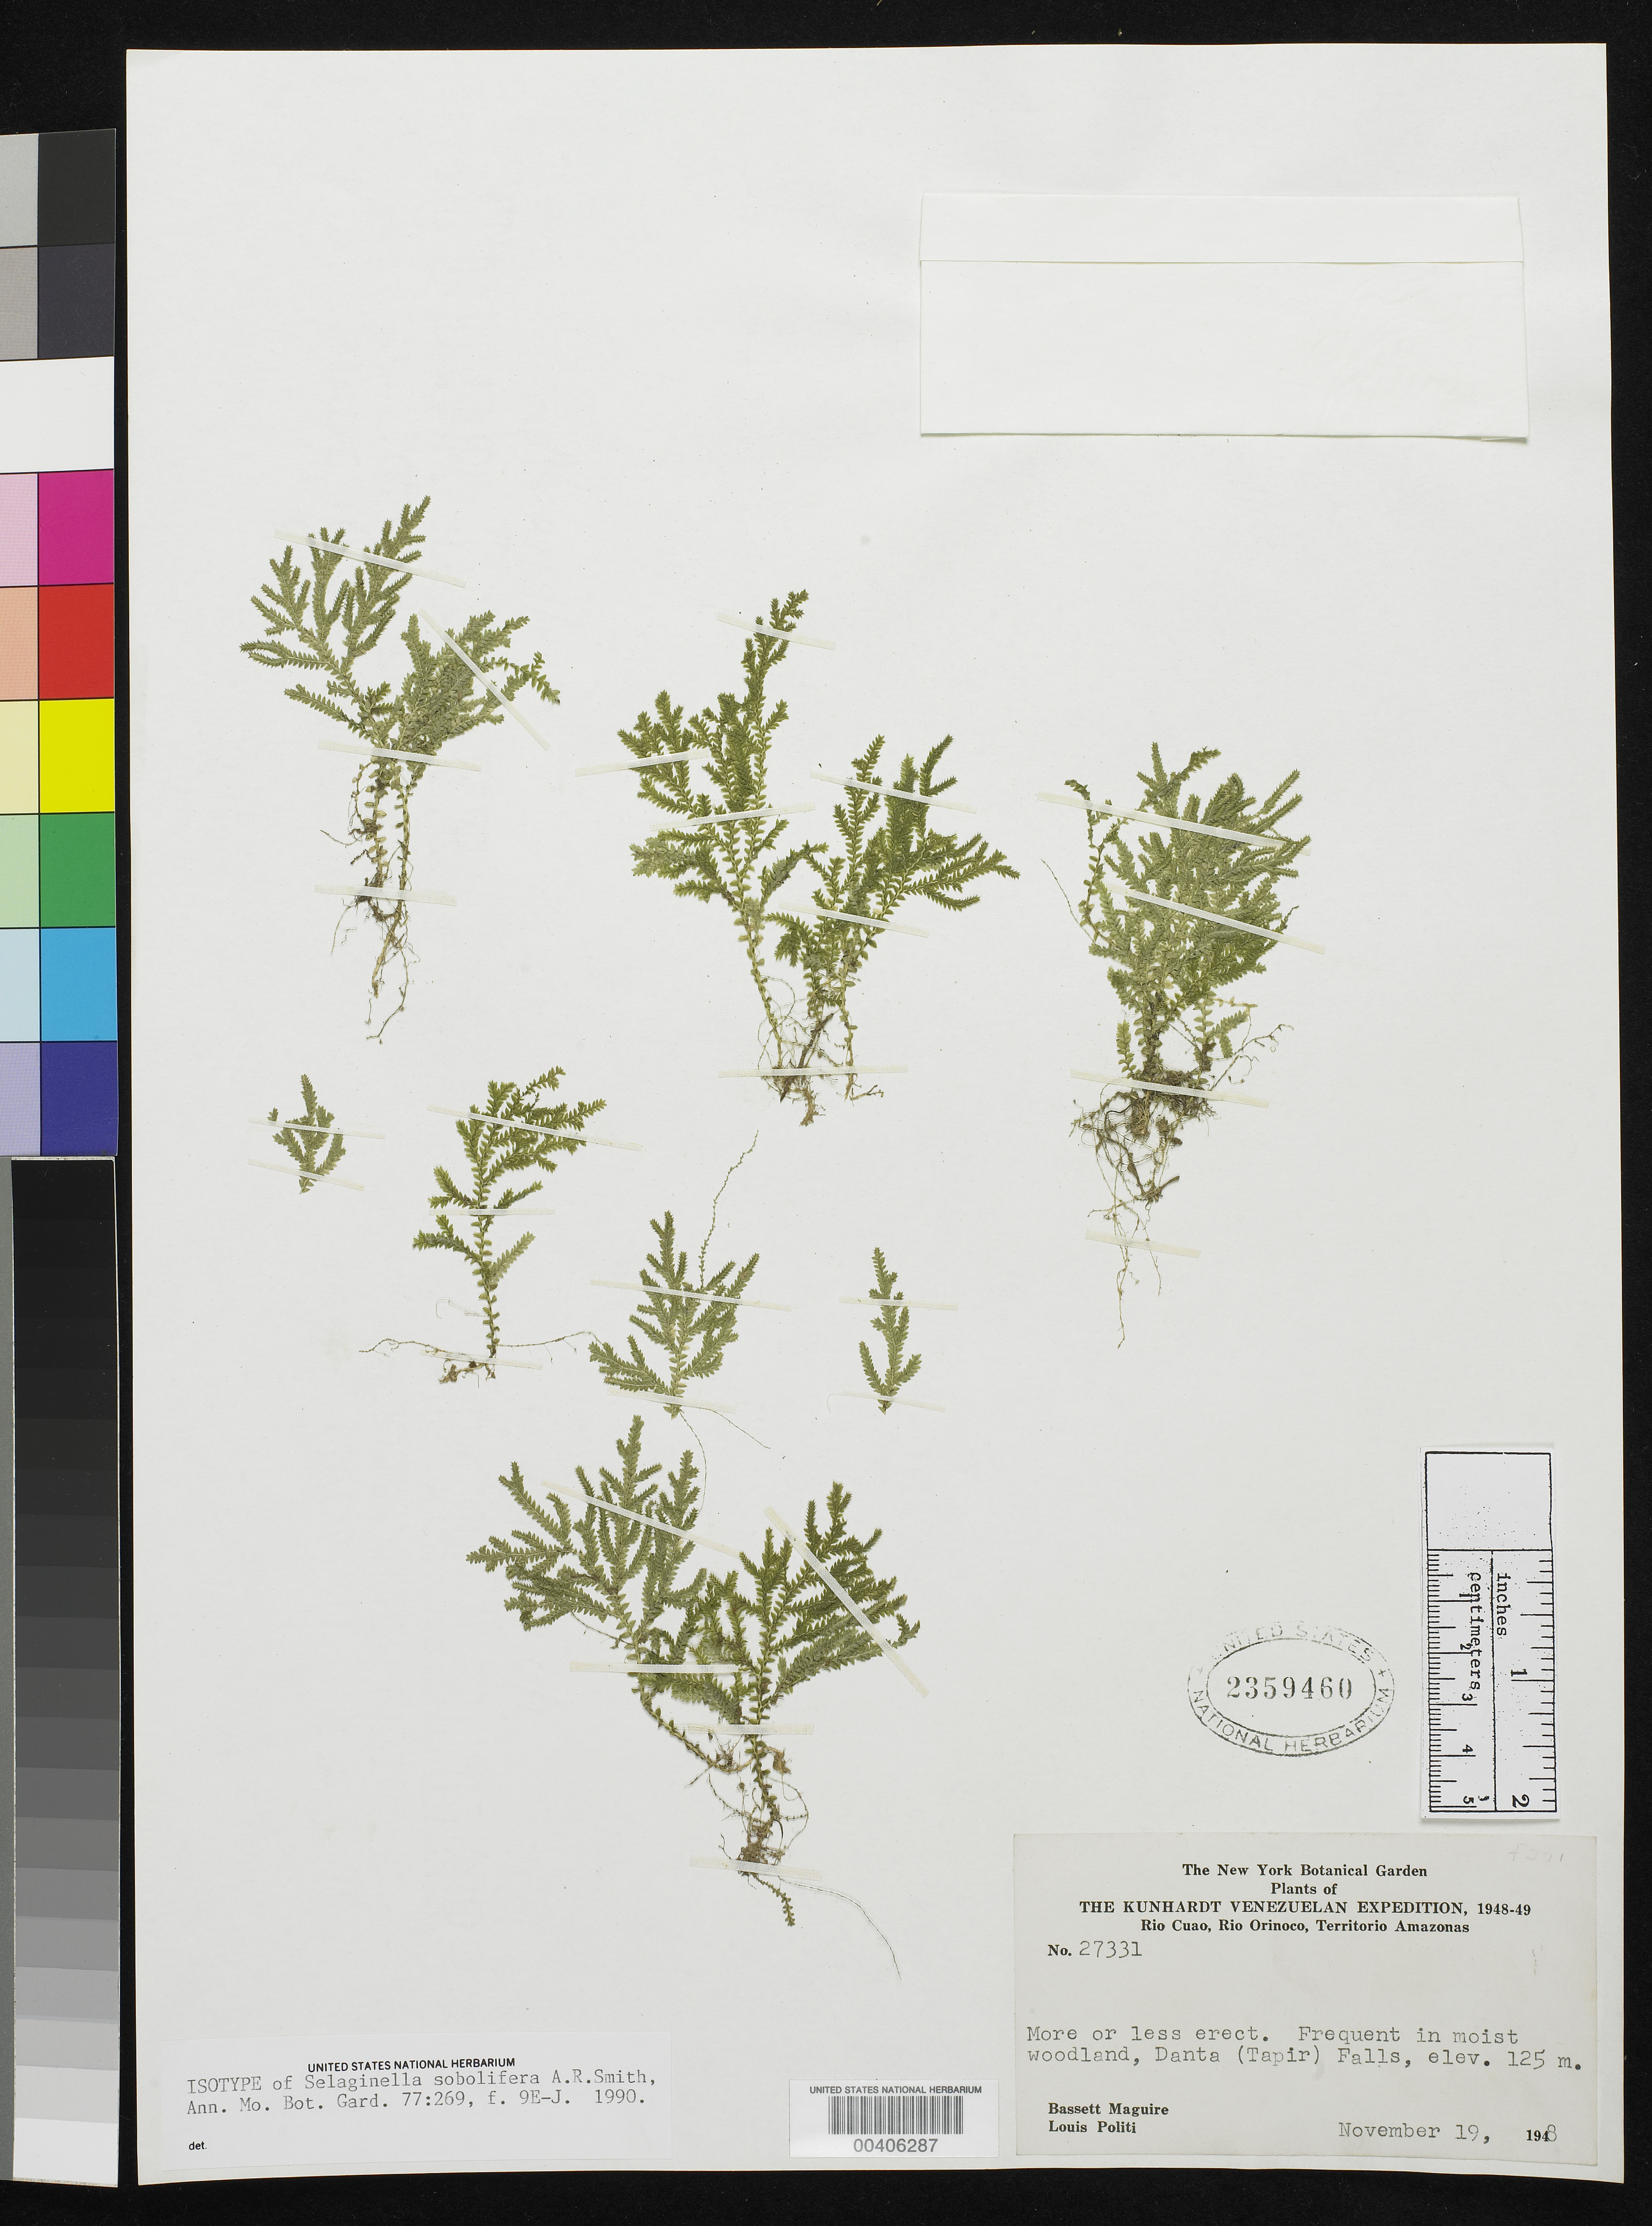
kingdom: Plantae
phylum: Tracheophyta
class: Lycopodiopsida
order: Selaginellales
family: Selaginellaceae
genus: Selaginella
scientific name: Selaginella sobolifera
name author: A.R. Sm.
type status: Isotype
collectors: B. Maguire & L. Politi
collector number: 27331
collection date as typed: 19 Nov 1948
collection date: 1948-11-19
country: Venezuela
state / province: Amazonas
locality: Rio Cuao, Rio Orinoco, Danta (Tapir) Falls.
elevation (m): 125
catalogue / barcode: US 2359460